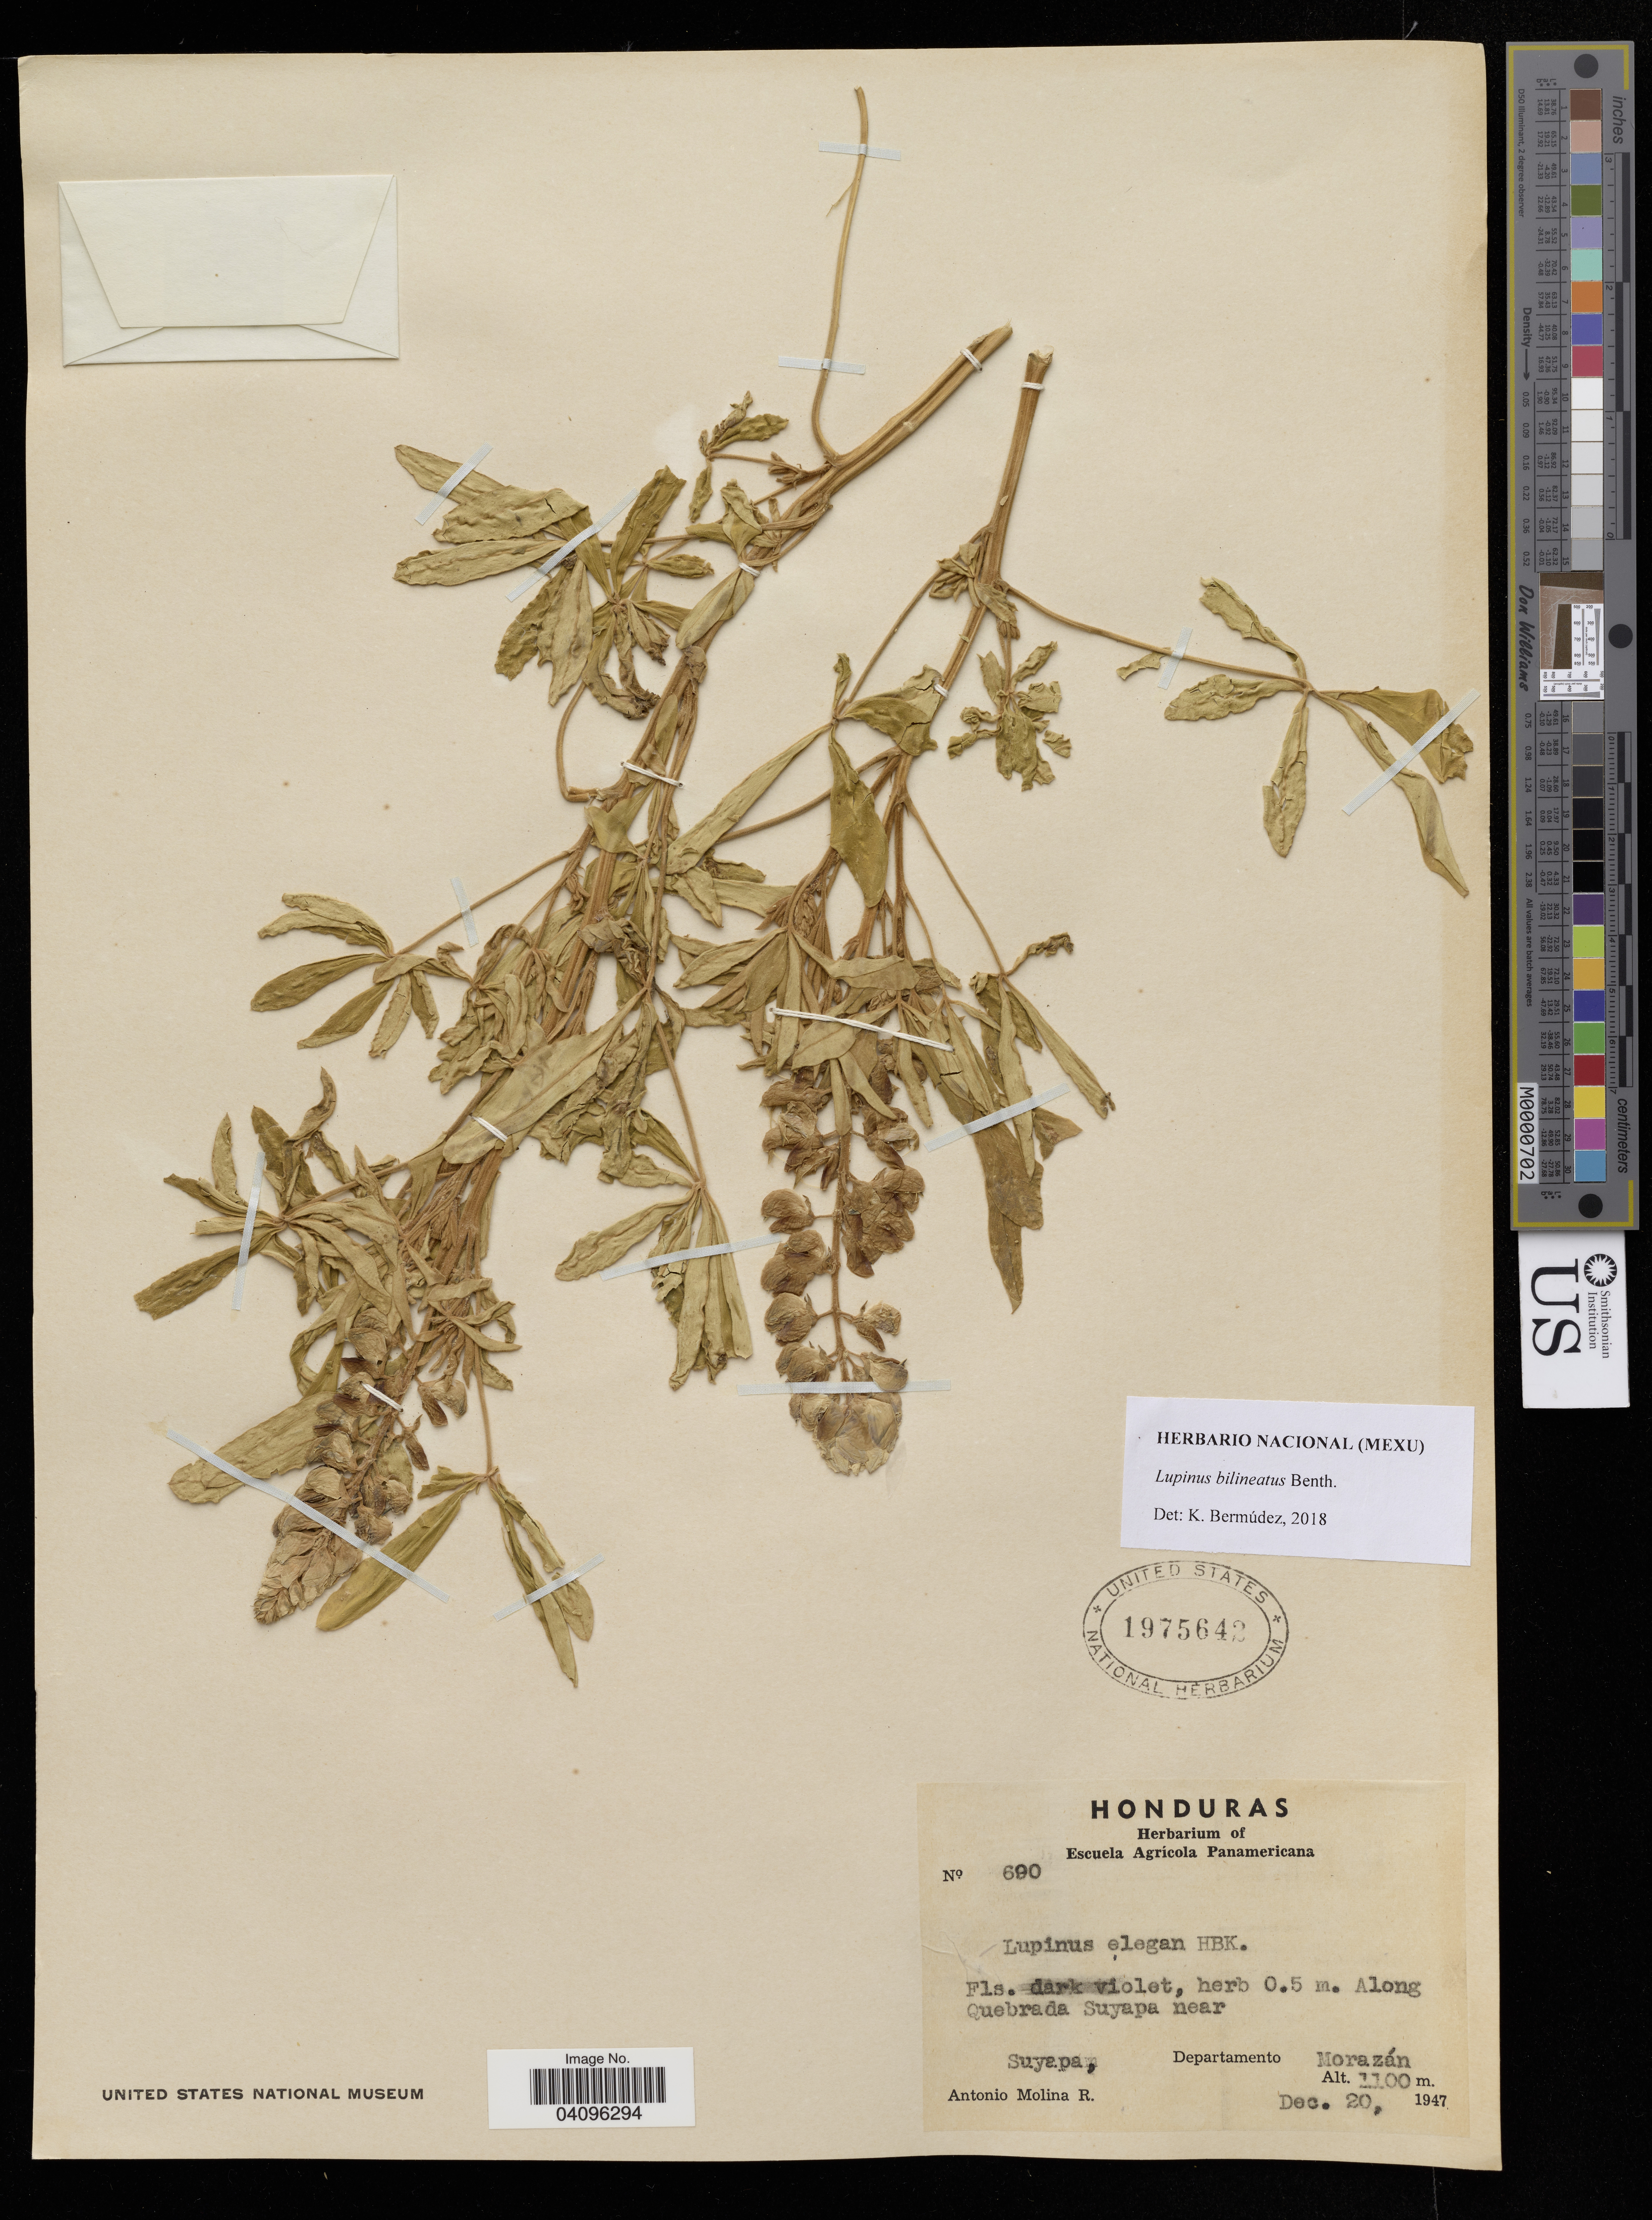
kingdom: Plantae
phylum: Tracheophyta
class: Magnoliopsida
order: Fabales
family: Fabaceae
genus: Lupinus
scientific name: Lupinus bilineatus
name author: Benth.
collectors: A. Molina R.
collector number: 690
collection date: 1947-12-20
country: Honduras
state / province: Fco. Morazán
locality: Along Quebrada Suyapa near Suyapa.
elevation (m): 1100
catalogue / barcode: US 1975642